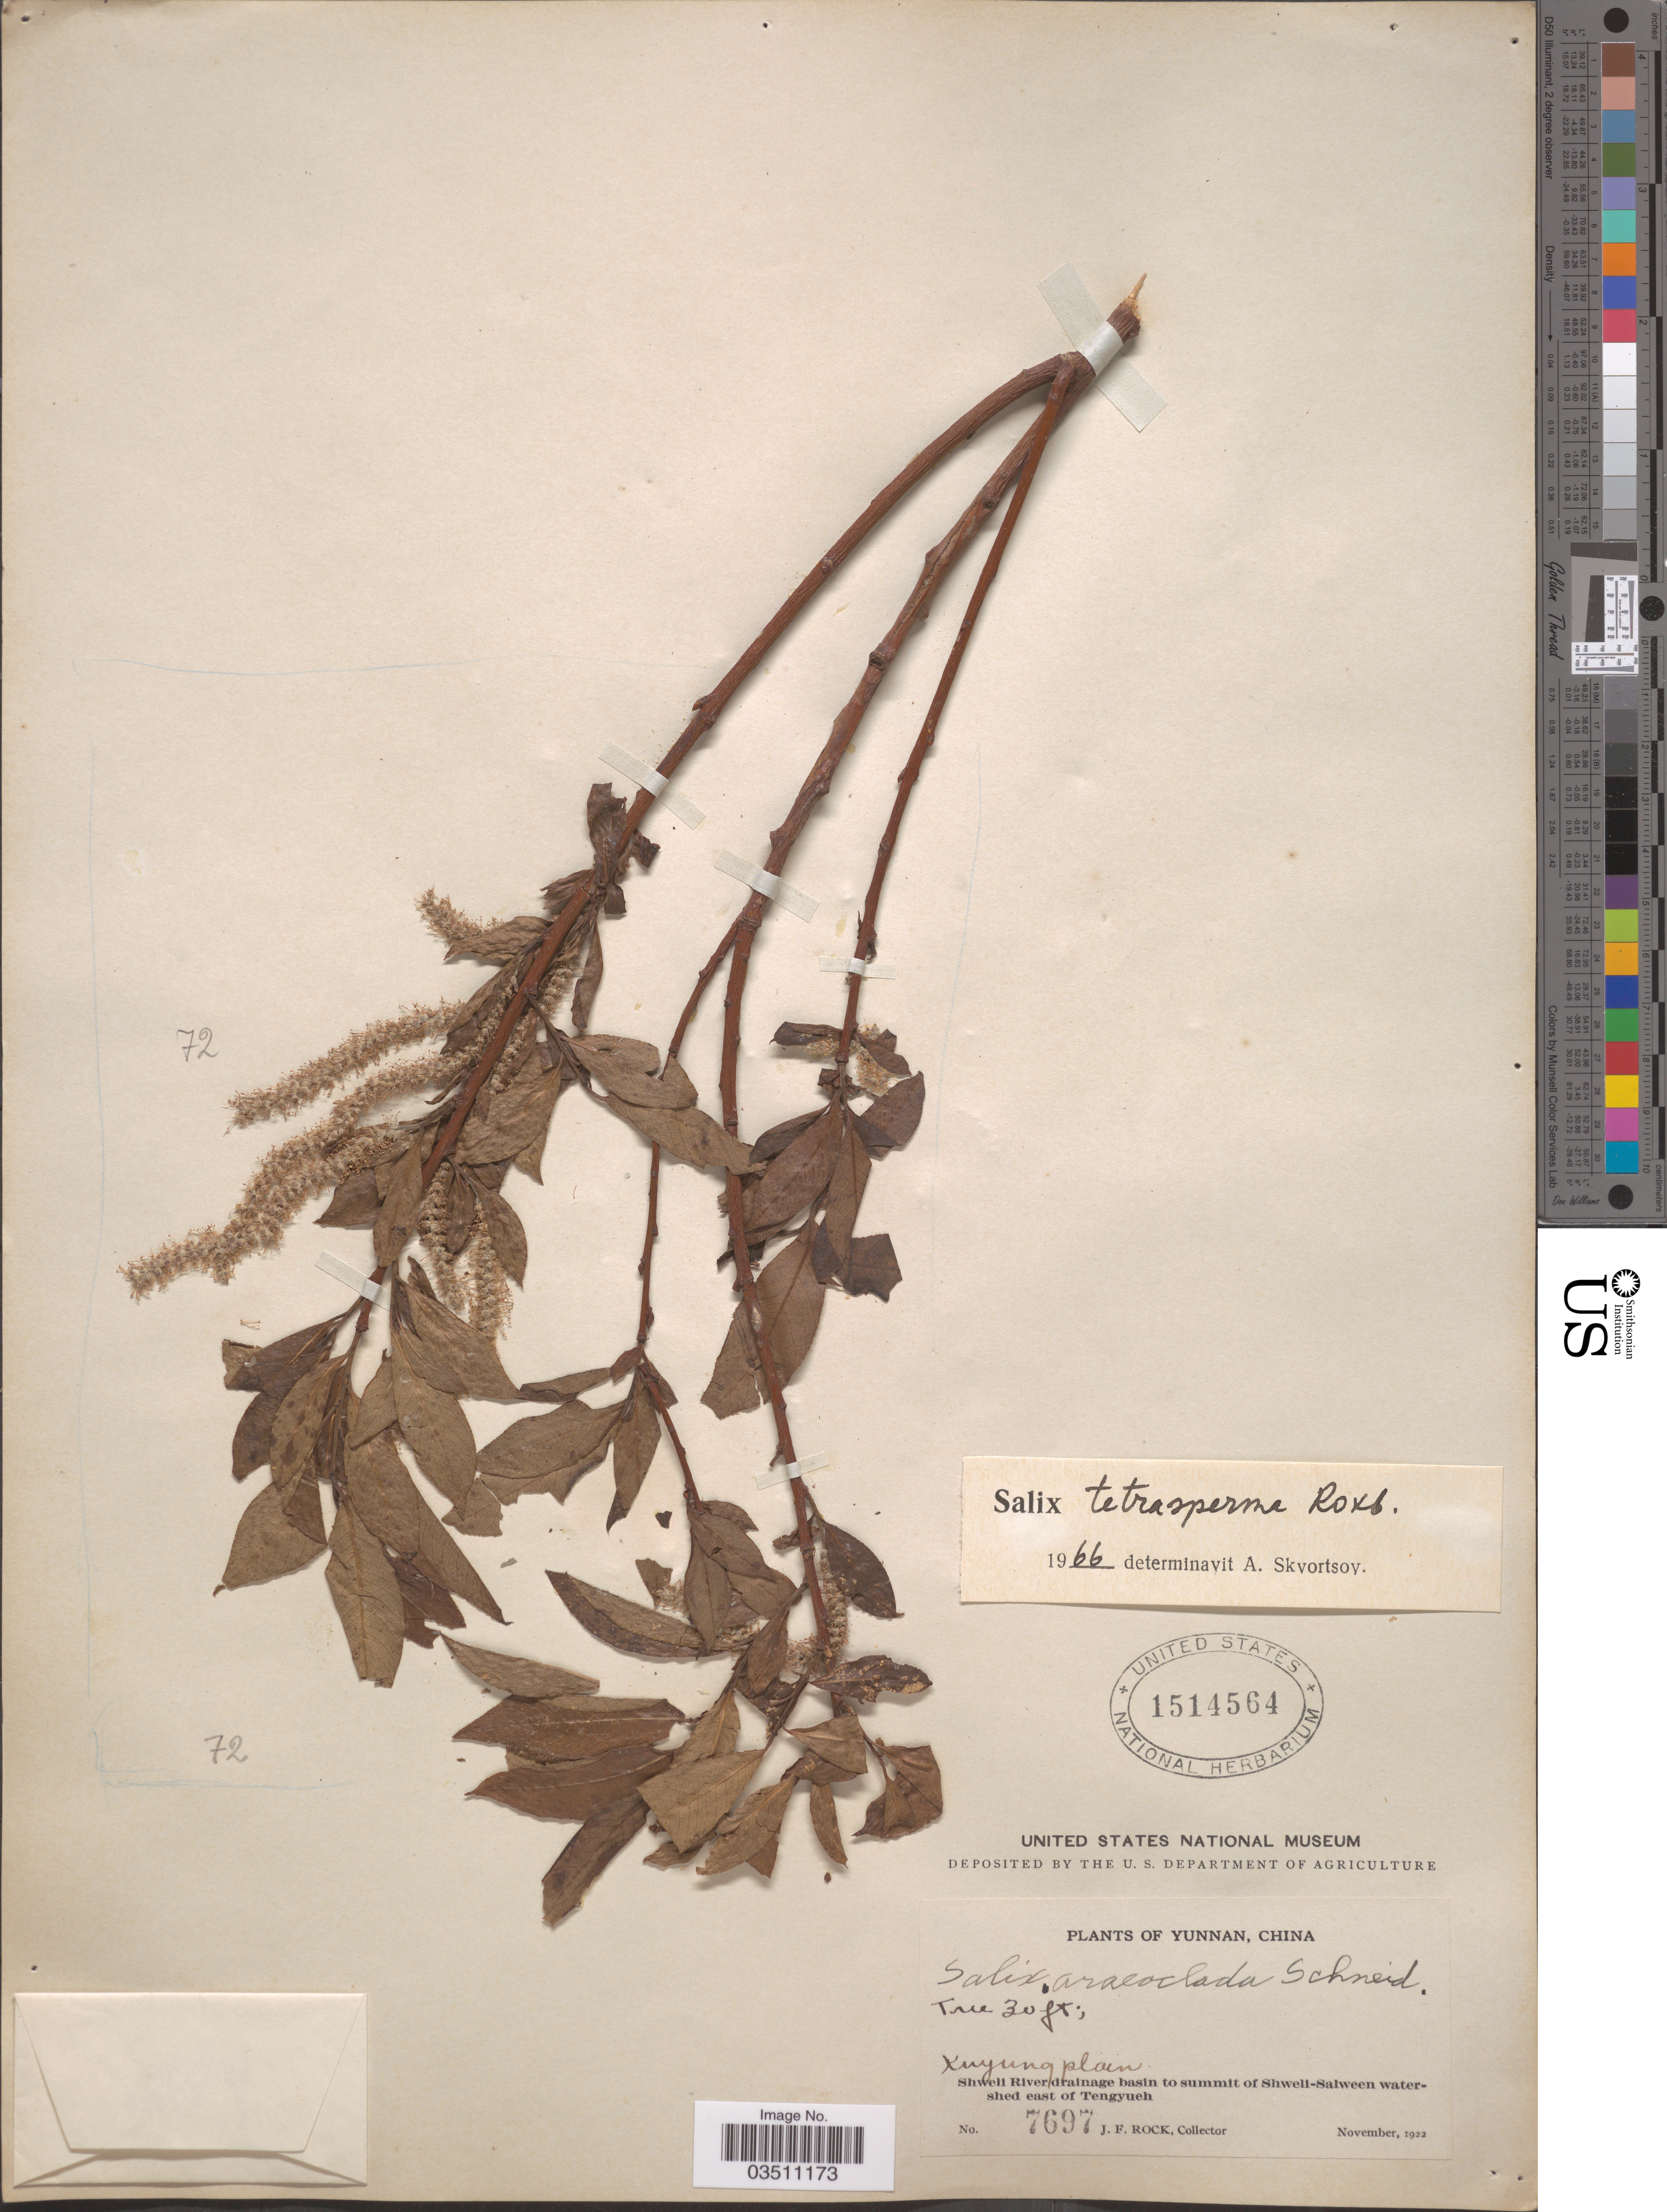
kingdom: Plantae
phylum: Tracheophyta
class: Magnoliopsida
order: Malpighiales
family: Salicaceae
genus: Salix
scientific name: Salix tetrasperma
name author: Roxb.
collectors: J. Rock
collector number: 7697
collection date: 1922-11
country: China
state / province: Yunnan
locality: Kuyung plain. Shweli River drainage basin to summit of Shweli-Salween watershed east of Tengyueh.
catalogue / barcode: US 1514564